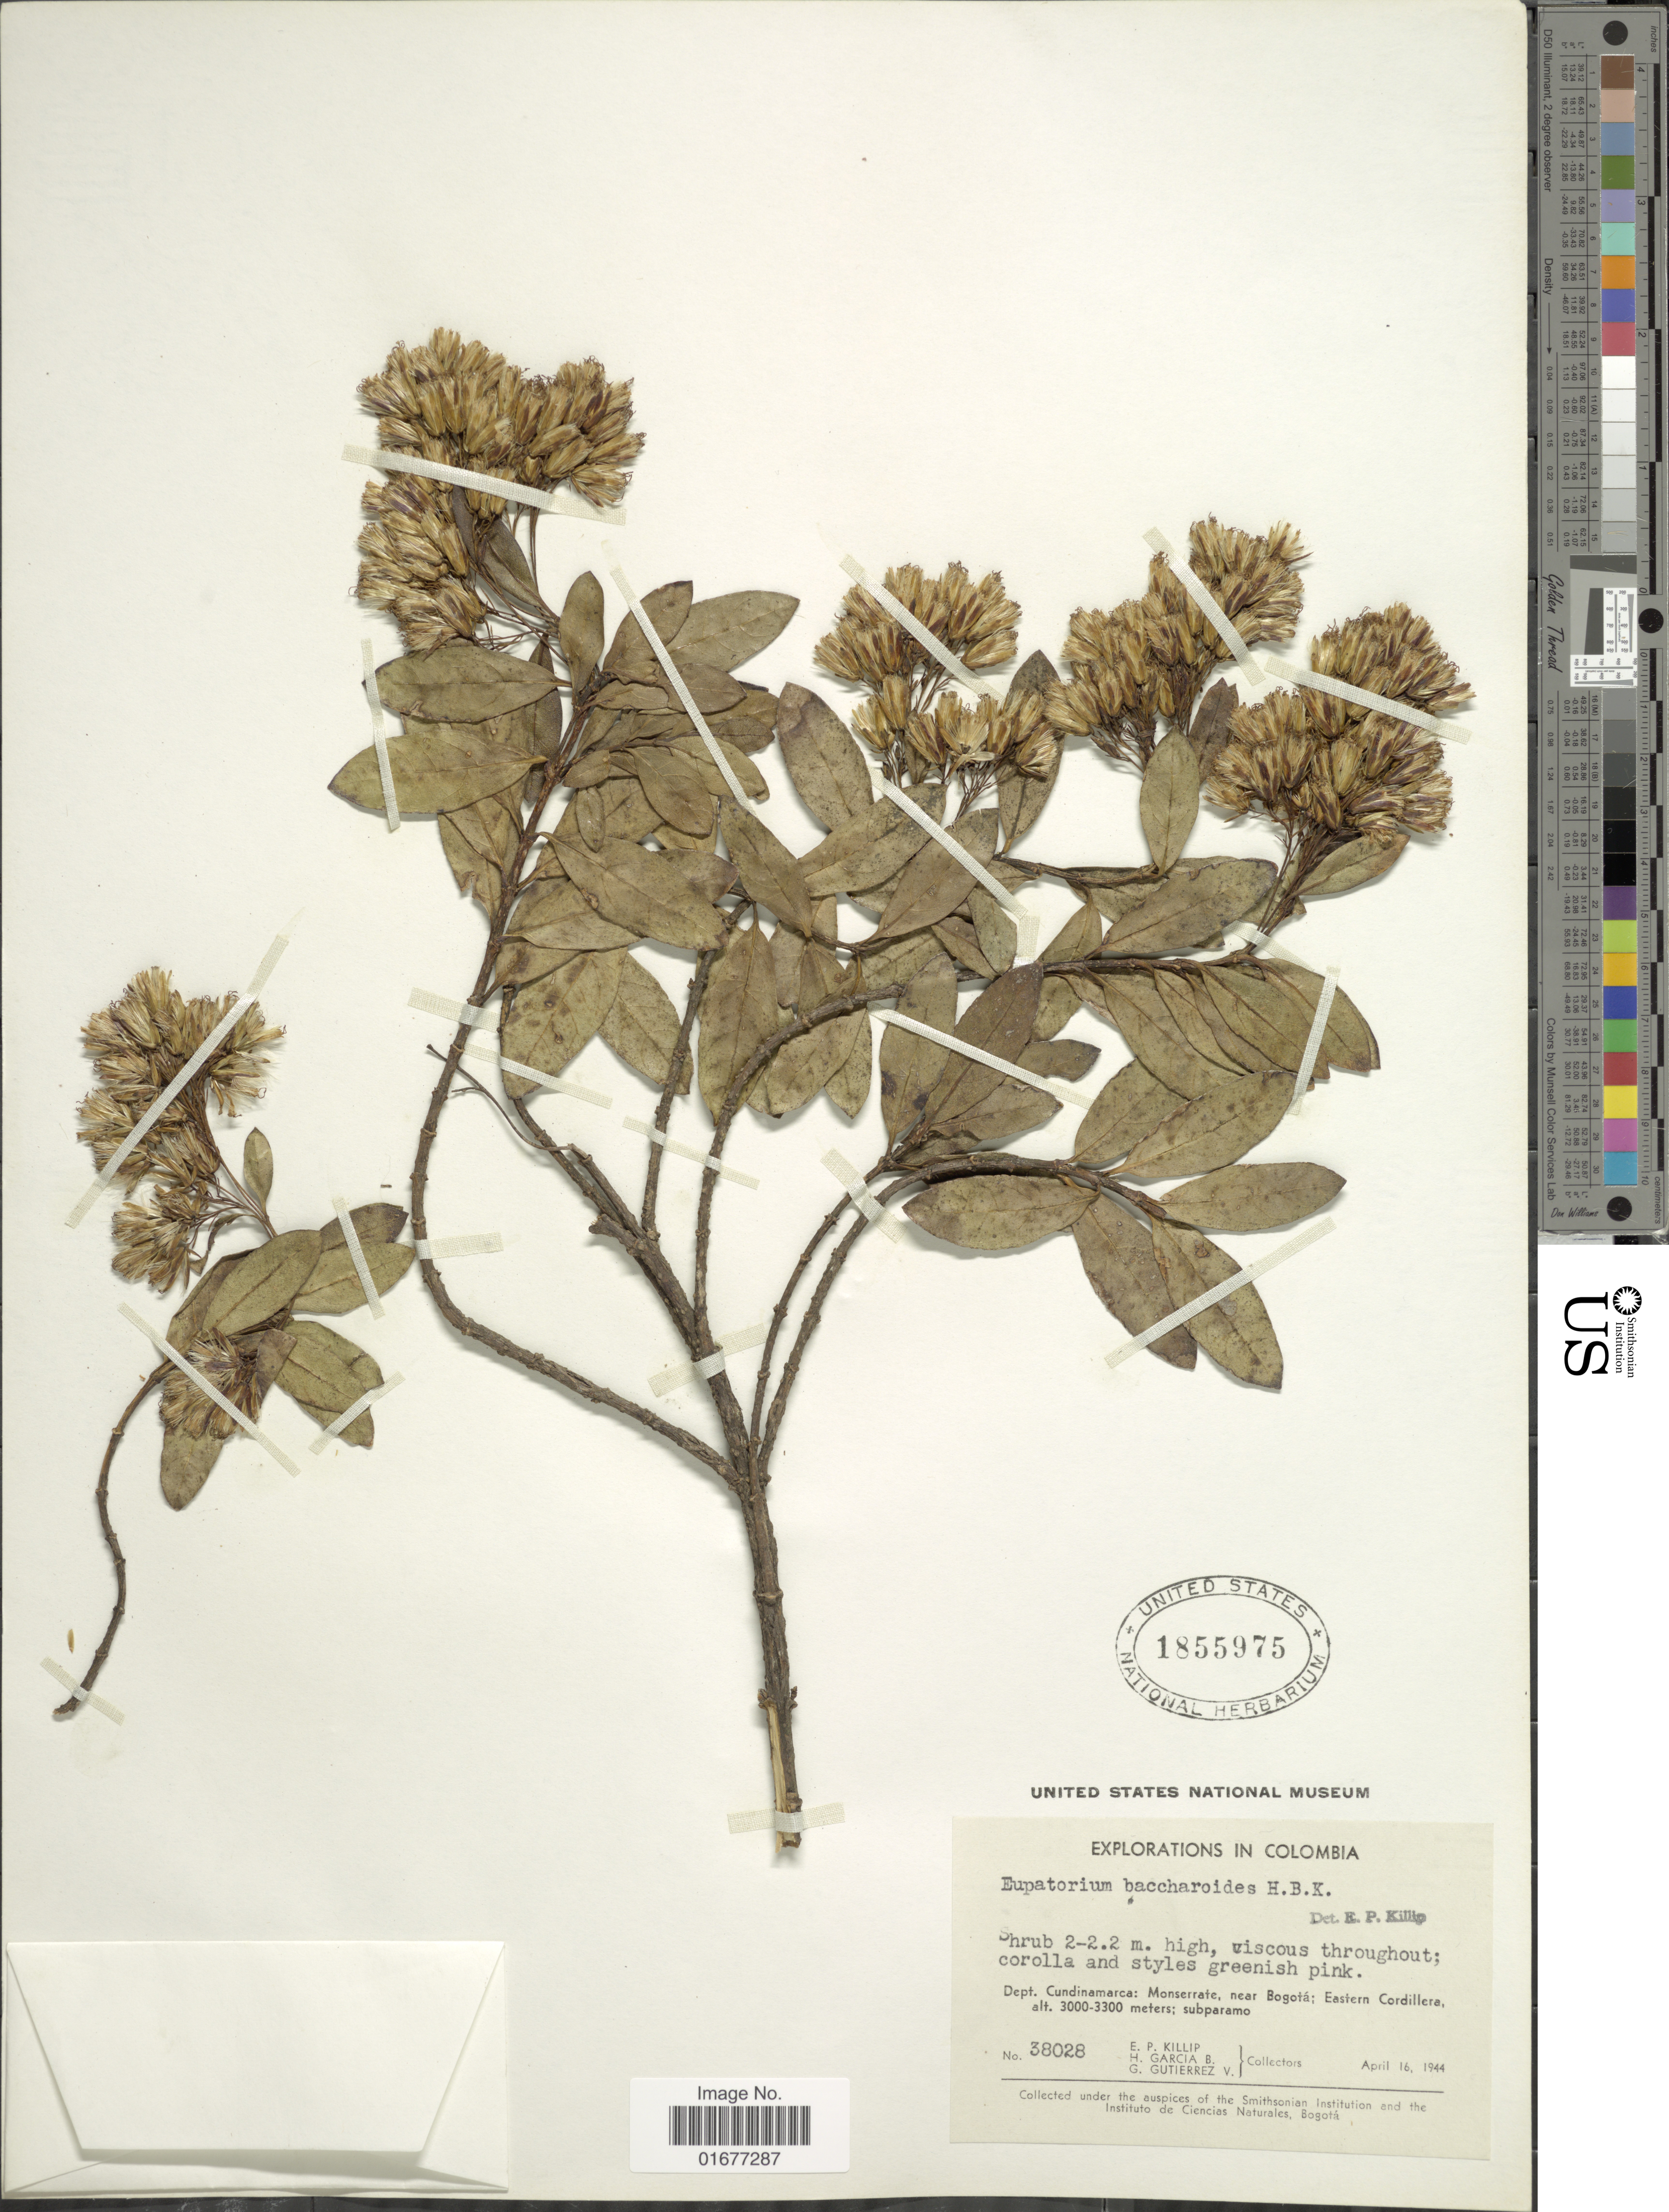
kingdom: Plantae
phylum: Tracheophyta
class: Magnoliopsida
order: Asterales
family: Asteraceae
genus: Ageratina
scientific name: Ageratina baccharoides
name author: (Kunth) R.M. King & H. Rob.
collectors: E. P. Killip, H. García Barriga & G. Gutiérrez V.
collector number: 38028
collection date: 1944-04-16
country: Colombia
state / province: Cundinamarca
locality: Monserrate, near Bogota; Eastern Cordillera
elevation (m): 3000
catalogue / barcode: US 1855975